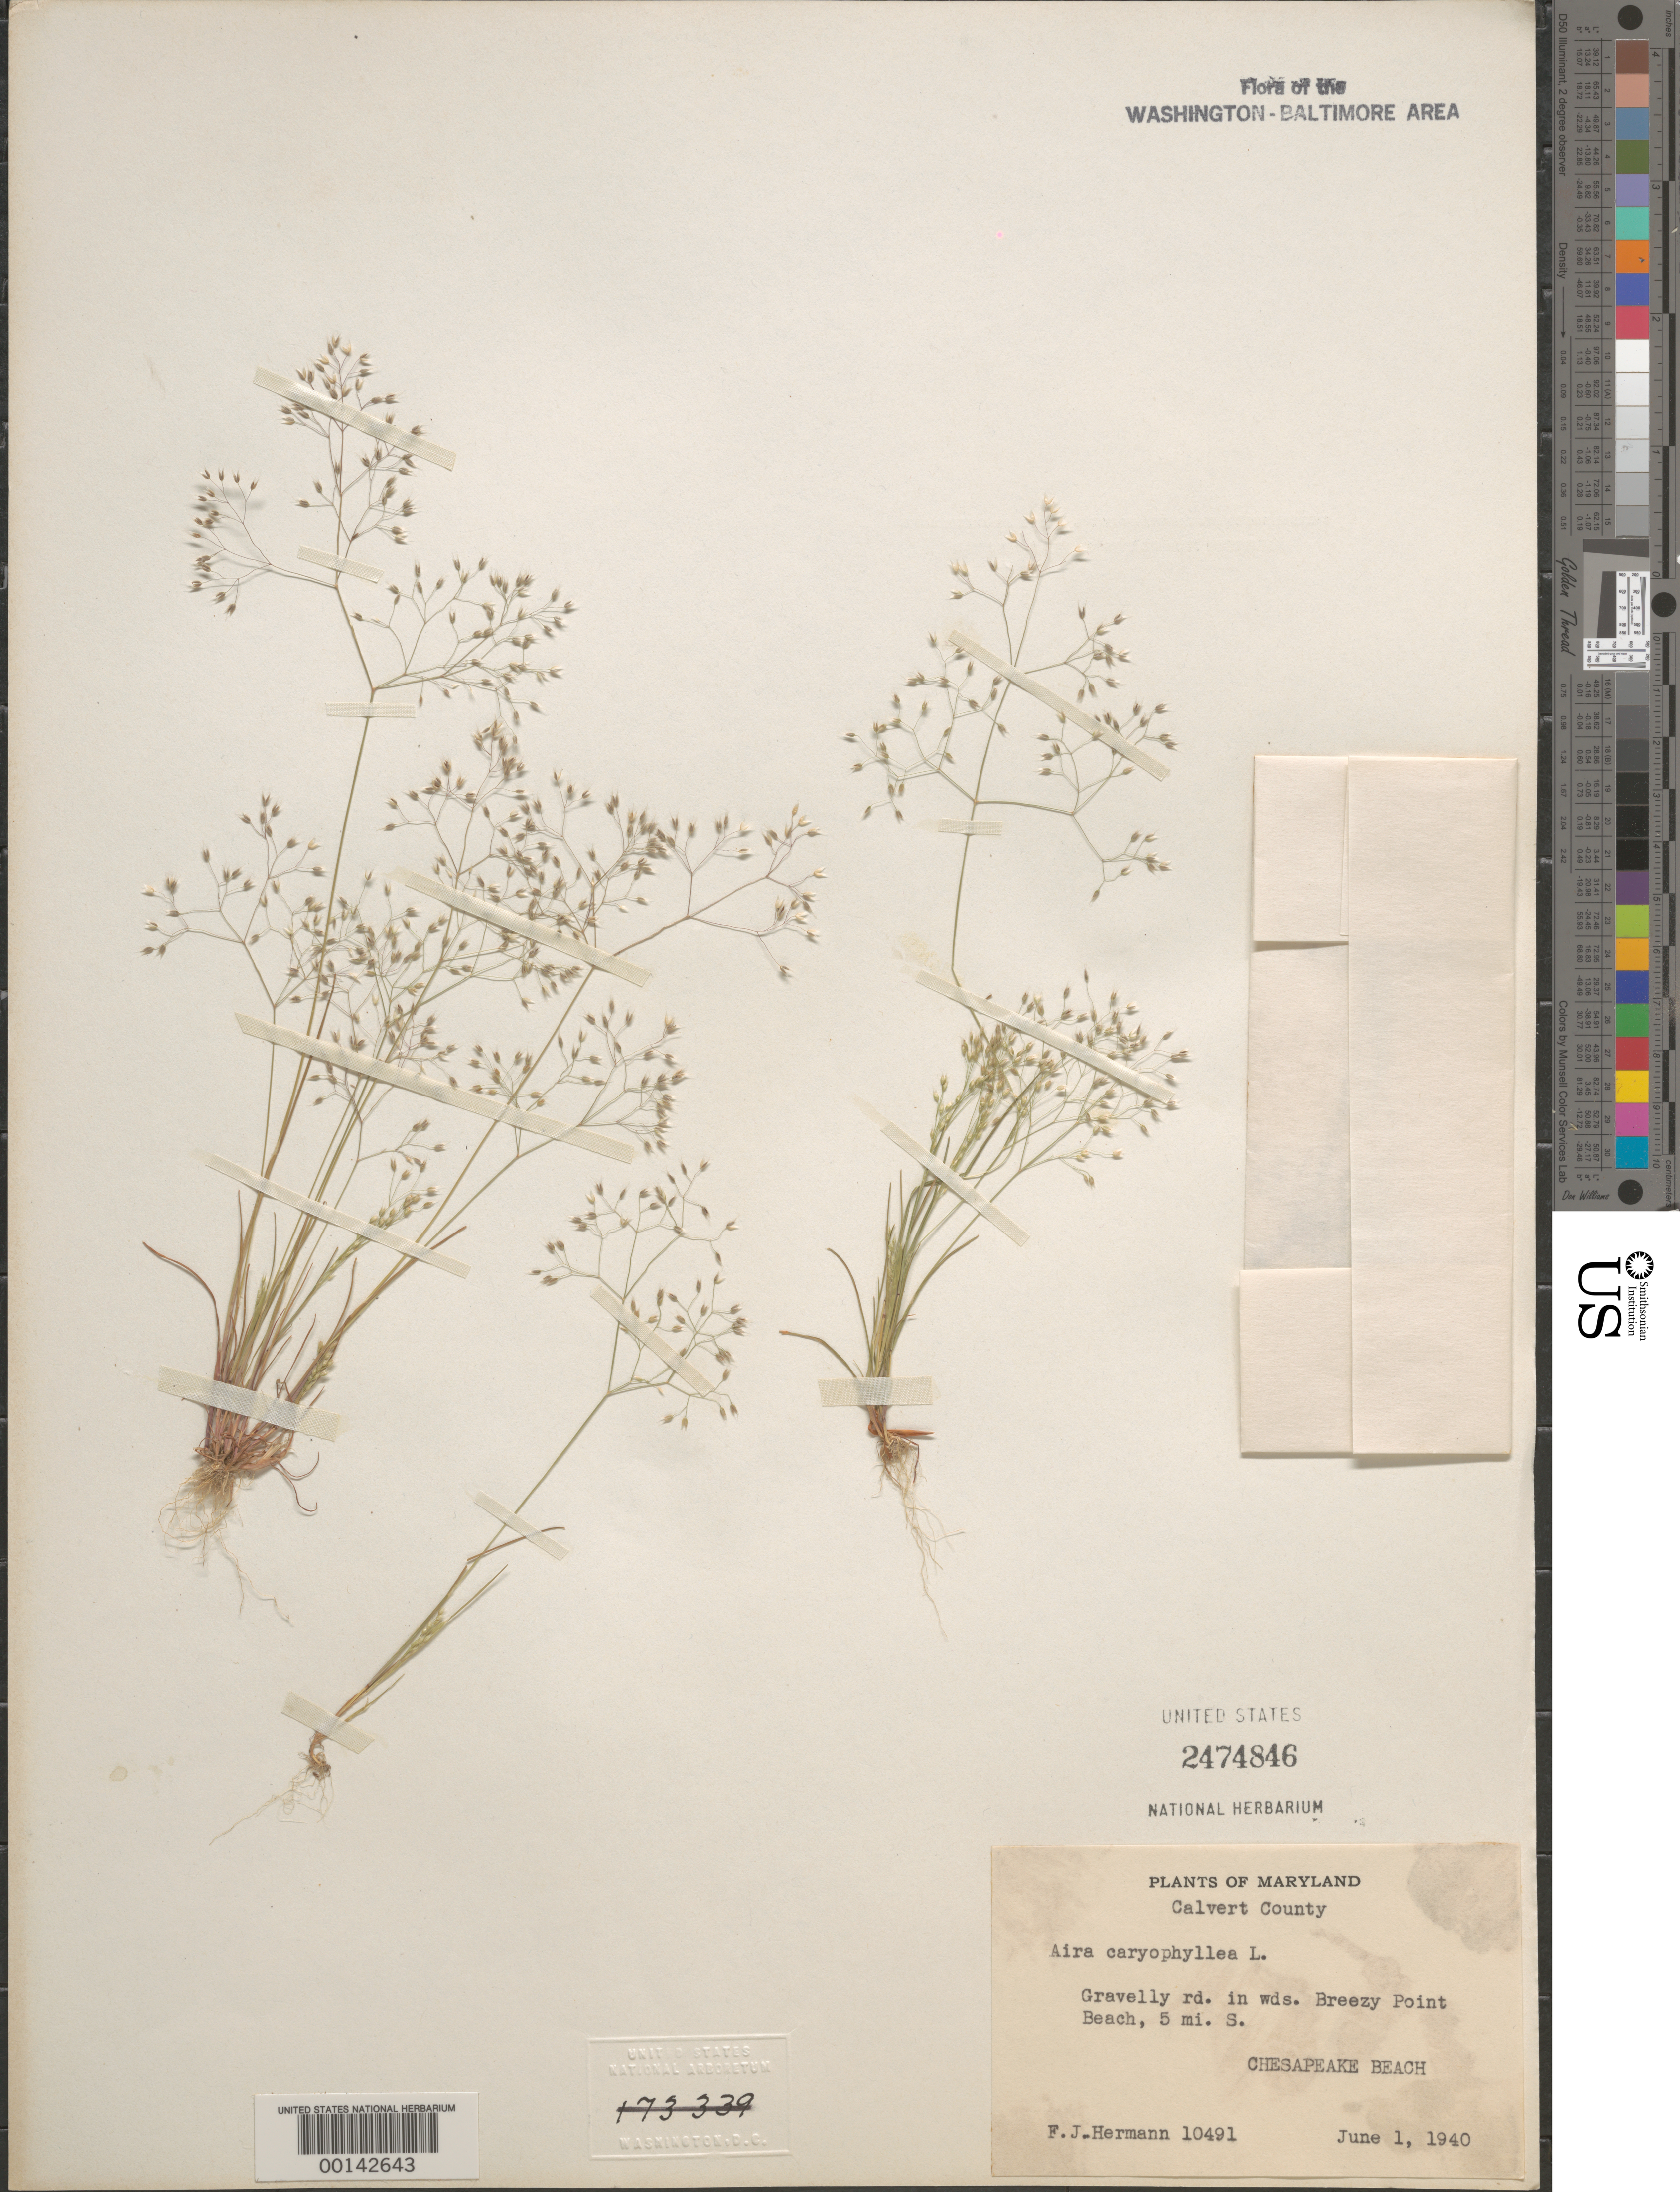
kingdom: Plantae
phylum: Tracheophyta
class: Liliopsida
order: Poales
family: Poaceae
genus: Aira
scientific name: Aira caryophyllea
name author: L.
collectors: F. J. Hermann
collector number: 10491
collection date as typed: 01 Jun 1940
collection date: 1940-06-01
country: United States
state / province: Maryland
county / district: Calvert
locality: Breezy Pt. Beach, 5 miles S of Chesapeake Beach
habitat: Gravelly road in woods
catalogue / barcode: US 2474846